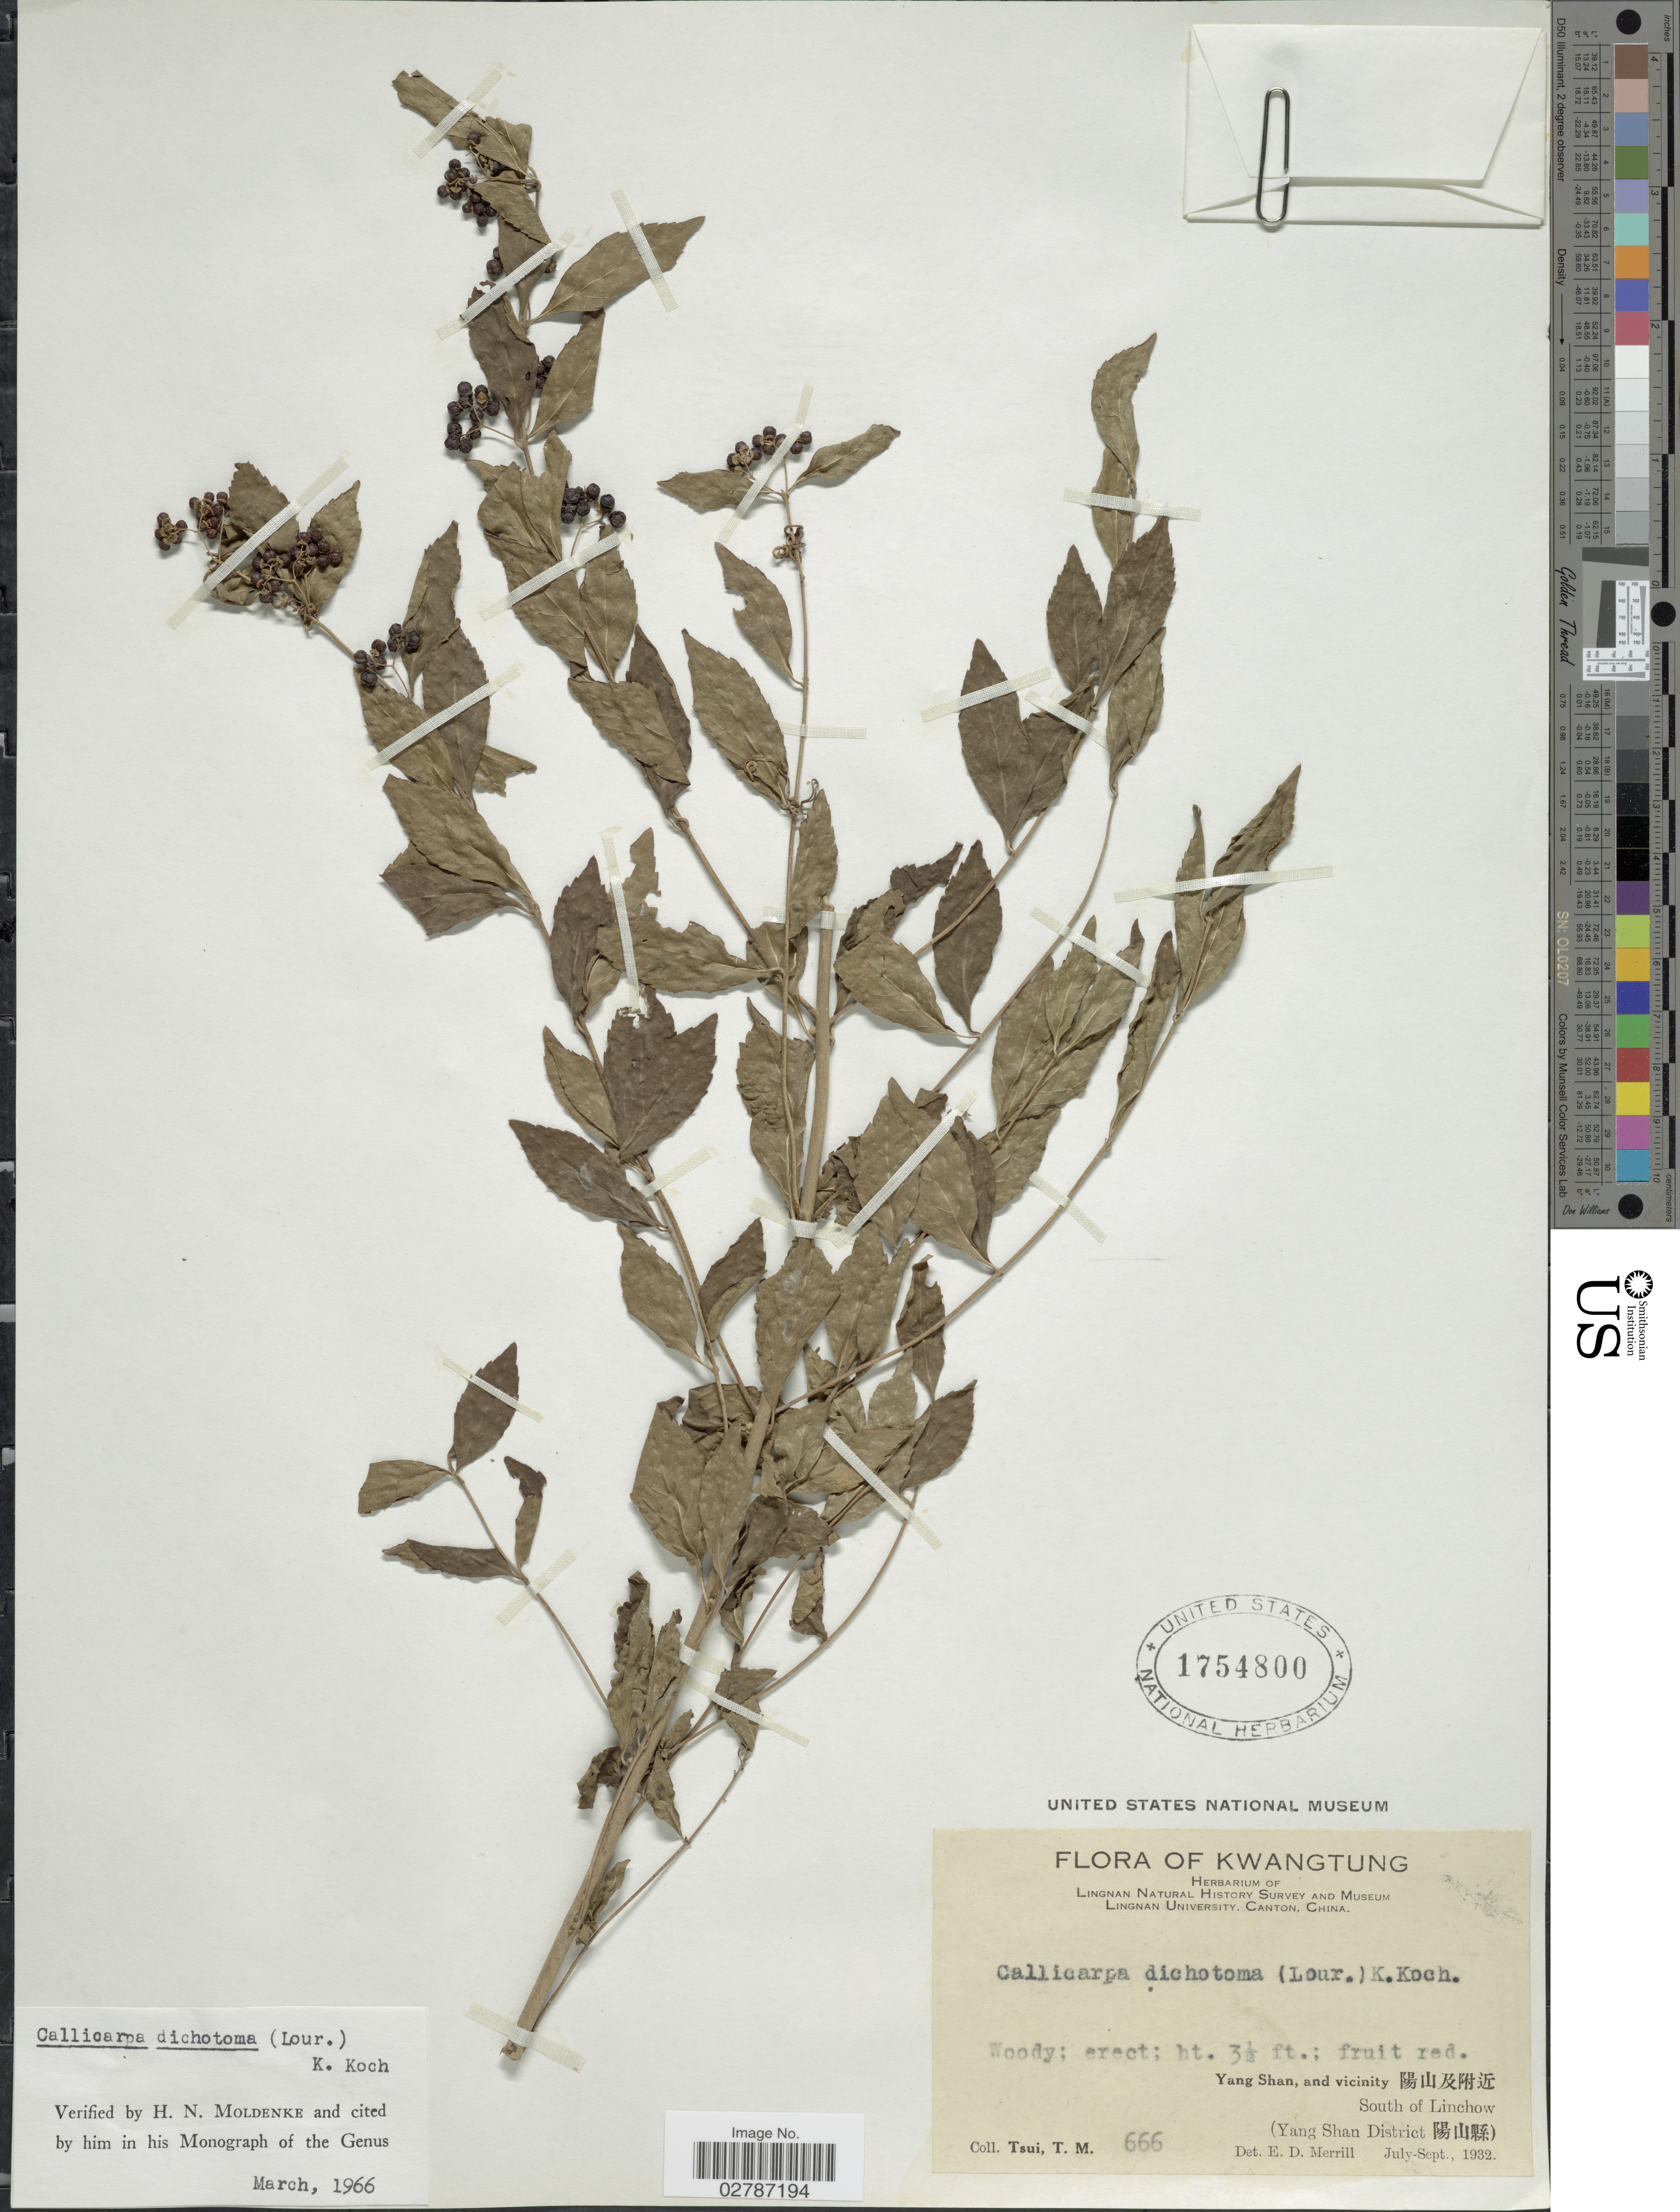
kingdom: Plantae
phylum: Tracheophyta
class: Magnoliopsida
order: Lamiales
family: Lamiaceae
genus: Callicarpa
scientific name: Callicarpa dichotoma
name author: (Lour.) K. Koch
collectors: T. Tsui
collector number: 666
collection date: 1932-07/1932-09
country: China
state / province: Guangdong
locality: Kwangtung. Yang Shan, and vicinity X. South of Linchow. (Yang Shan District X).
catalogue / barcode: US 1754800